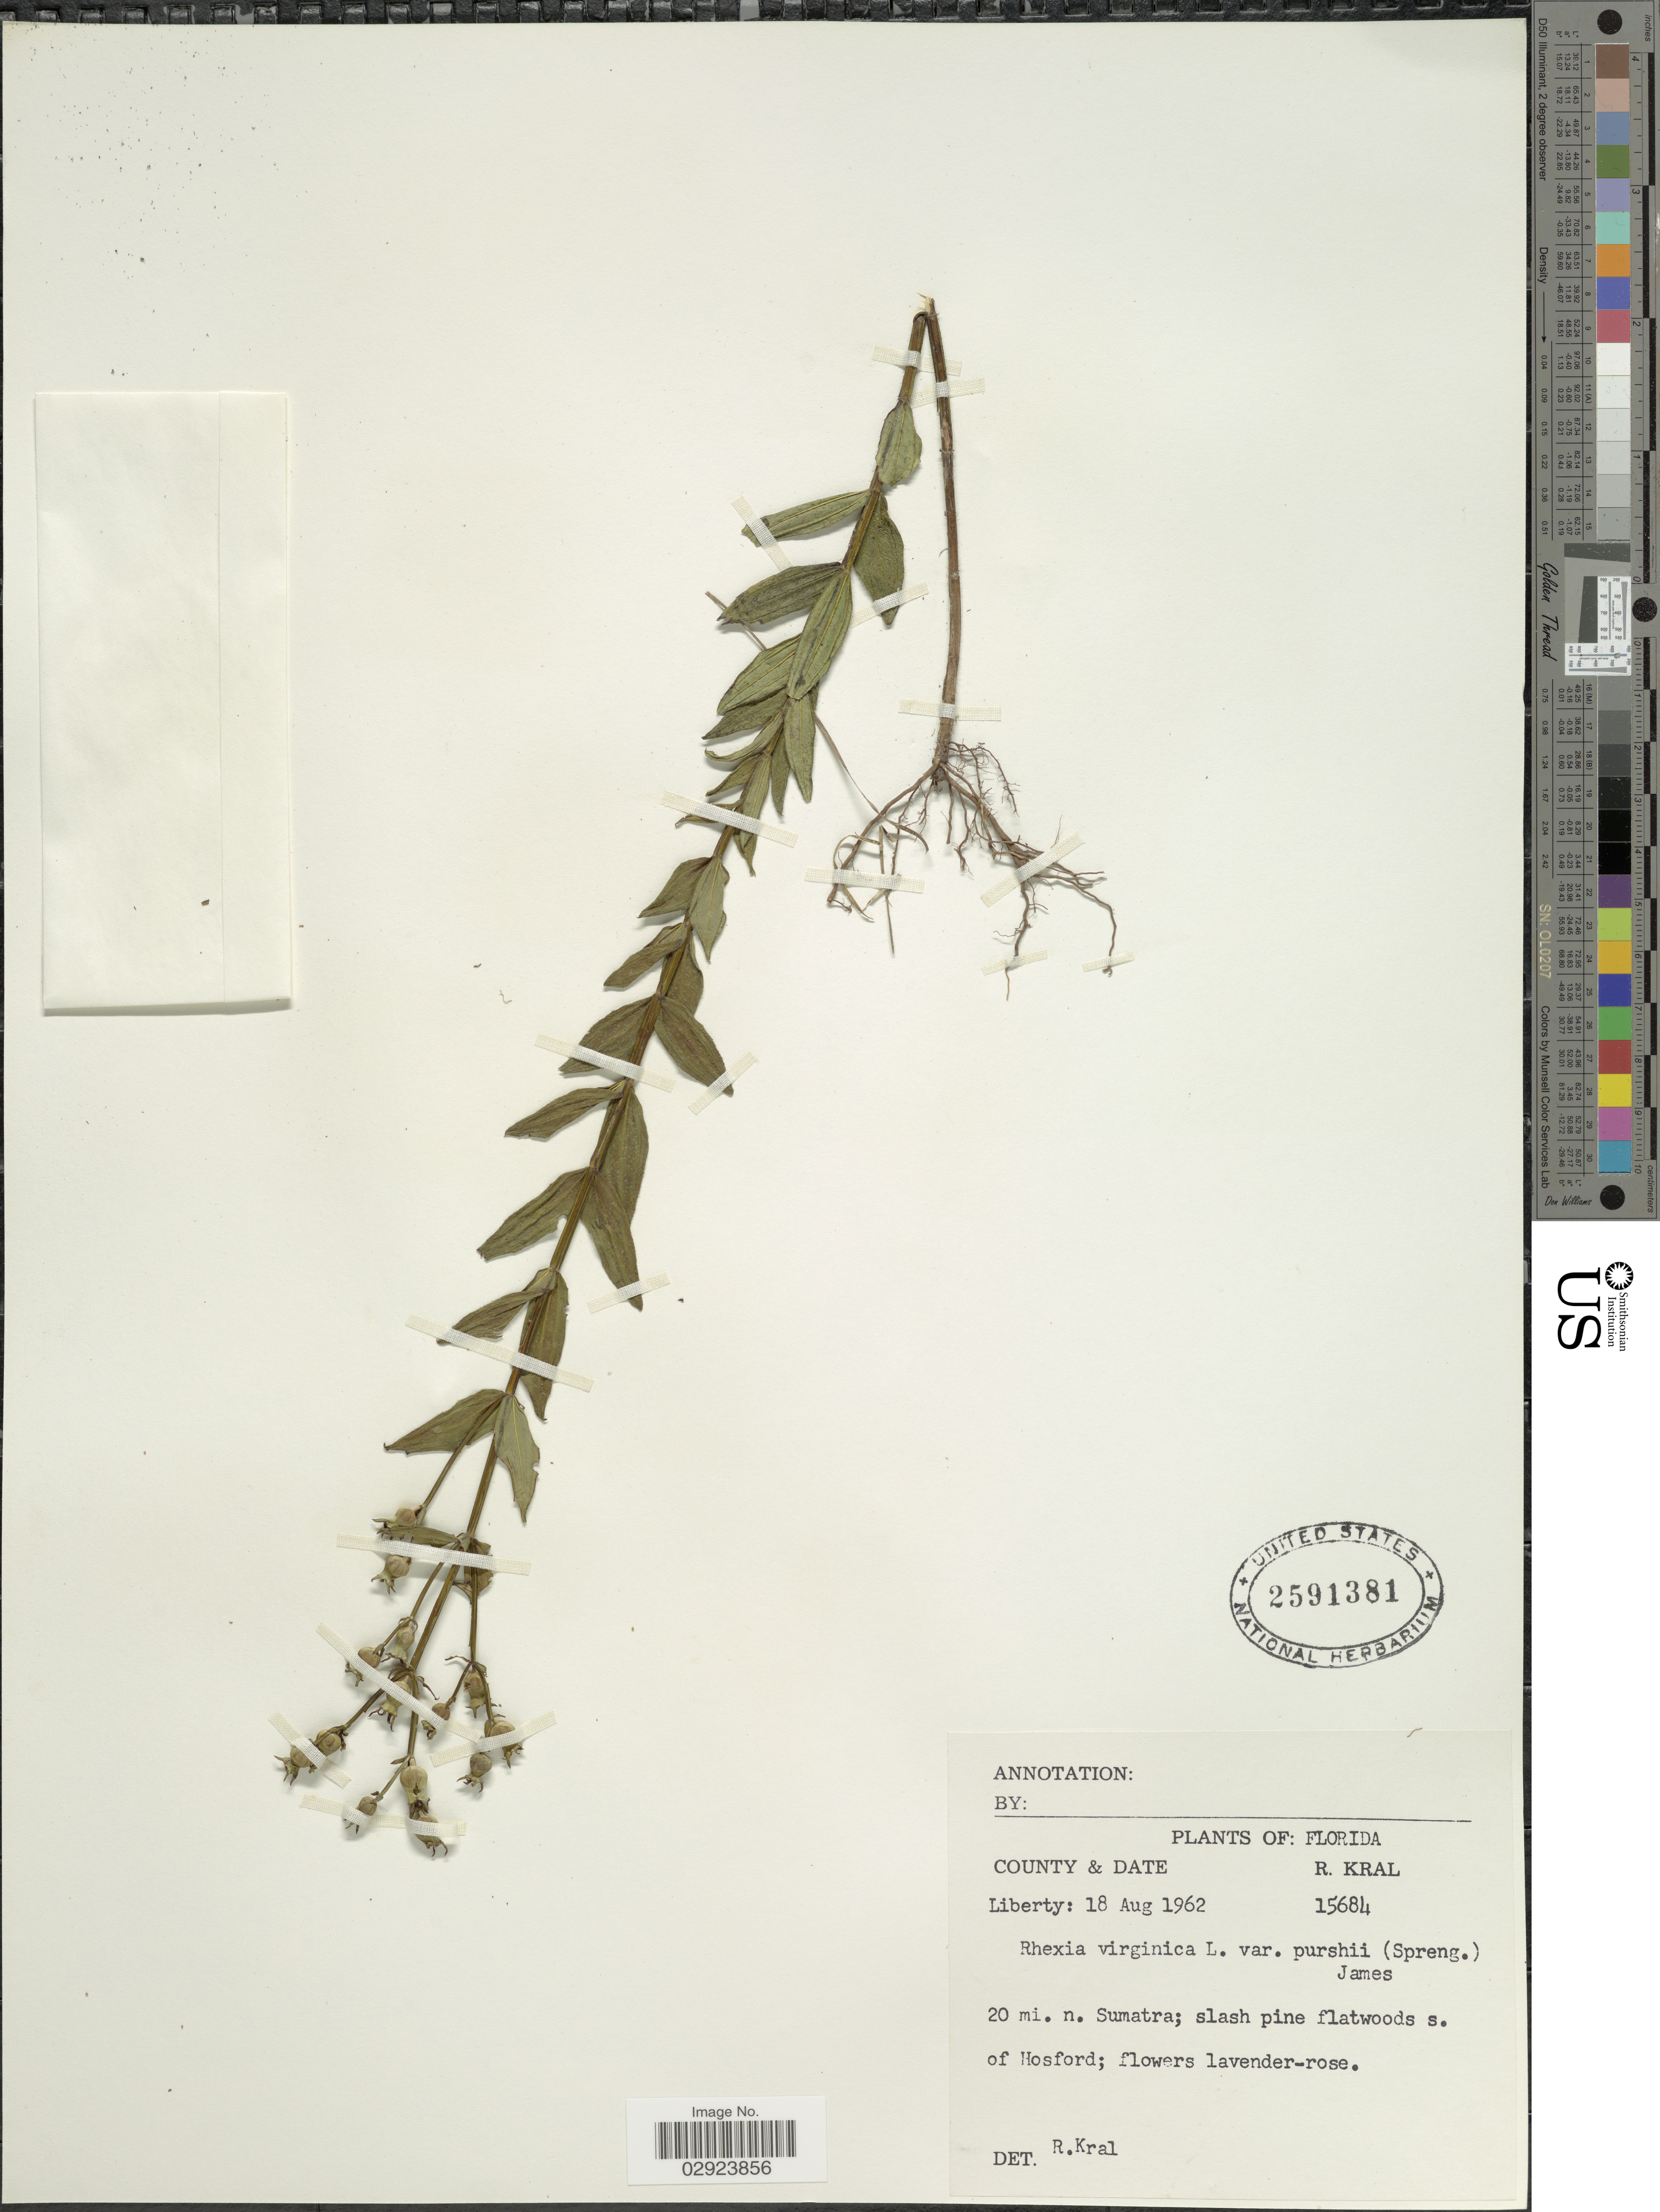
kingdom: Plantae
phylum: Tracheophyta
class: Magnoliopsida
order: Myrtales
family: Melastomataceae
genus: Rhexia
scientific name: Rhexia virginica var. purshii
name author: (Spreng.) C.W. James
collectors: R. Kral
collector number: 15684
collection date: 1962-08-18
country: United States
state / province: Florida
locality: Liberty. 20 mi. n. Sumatra.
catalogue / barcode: US 2591381